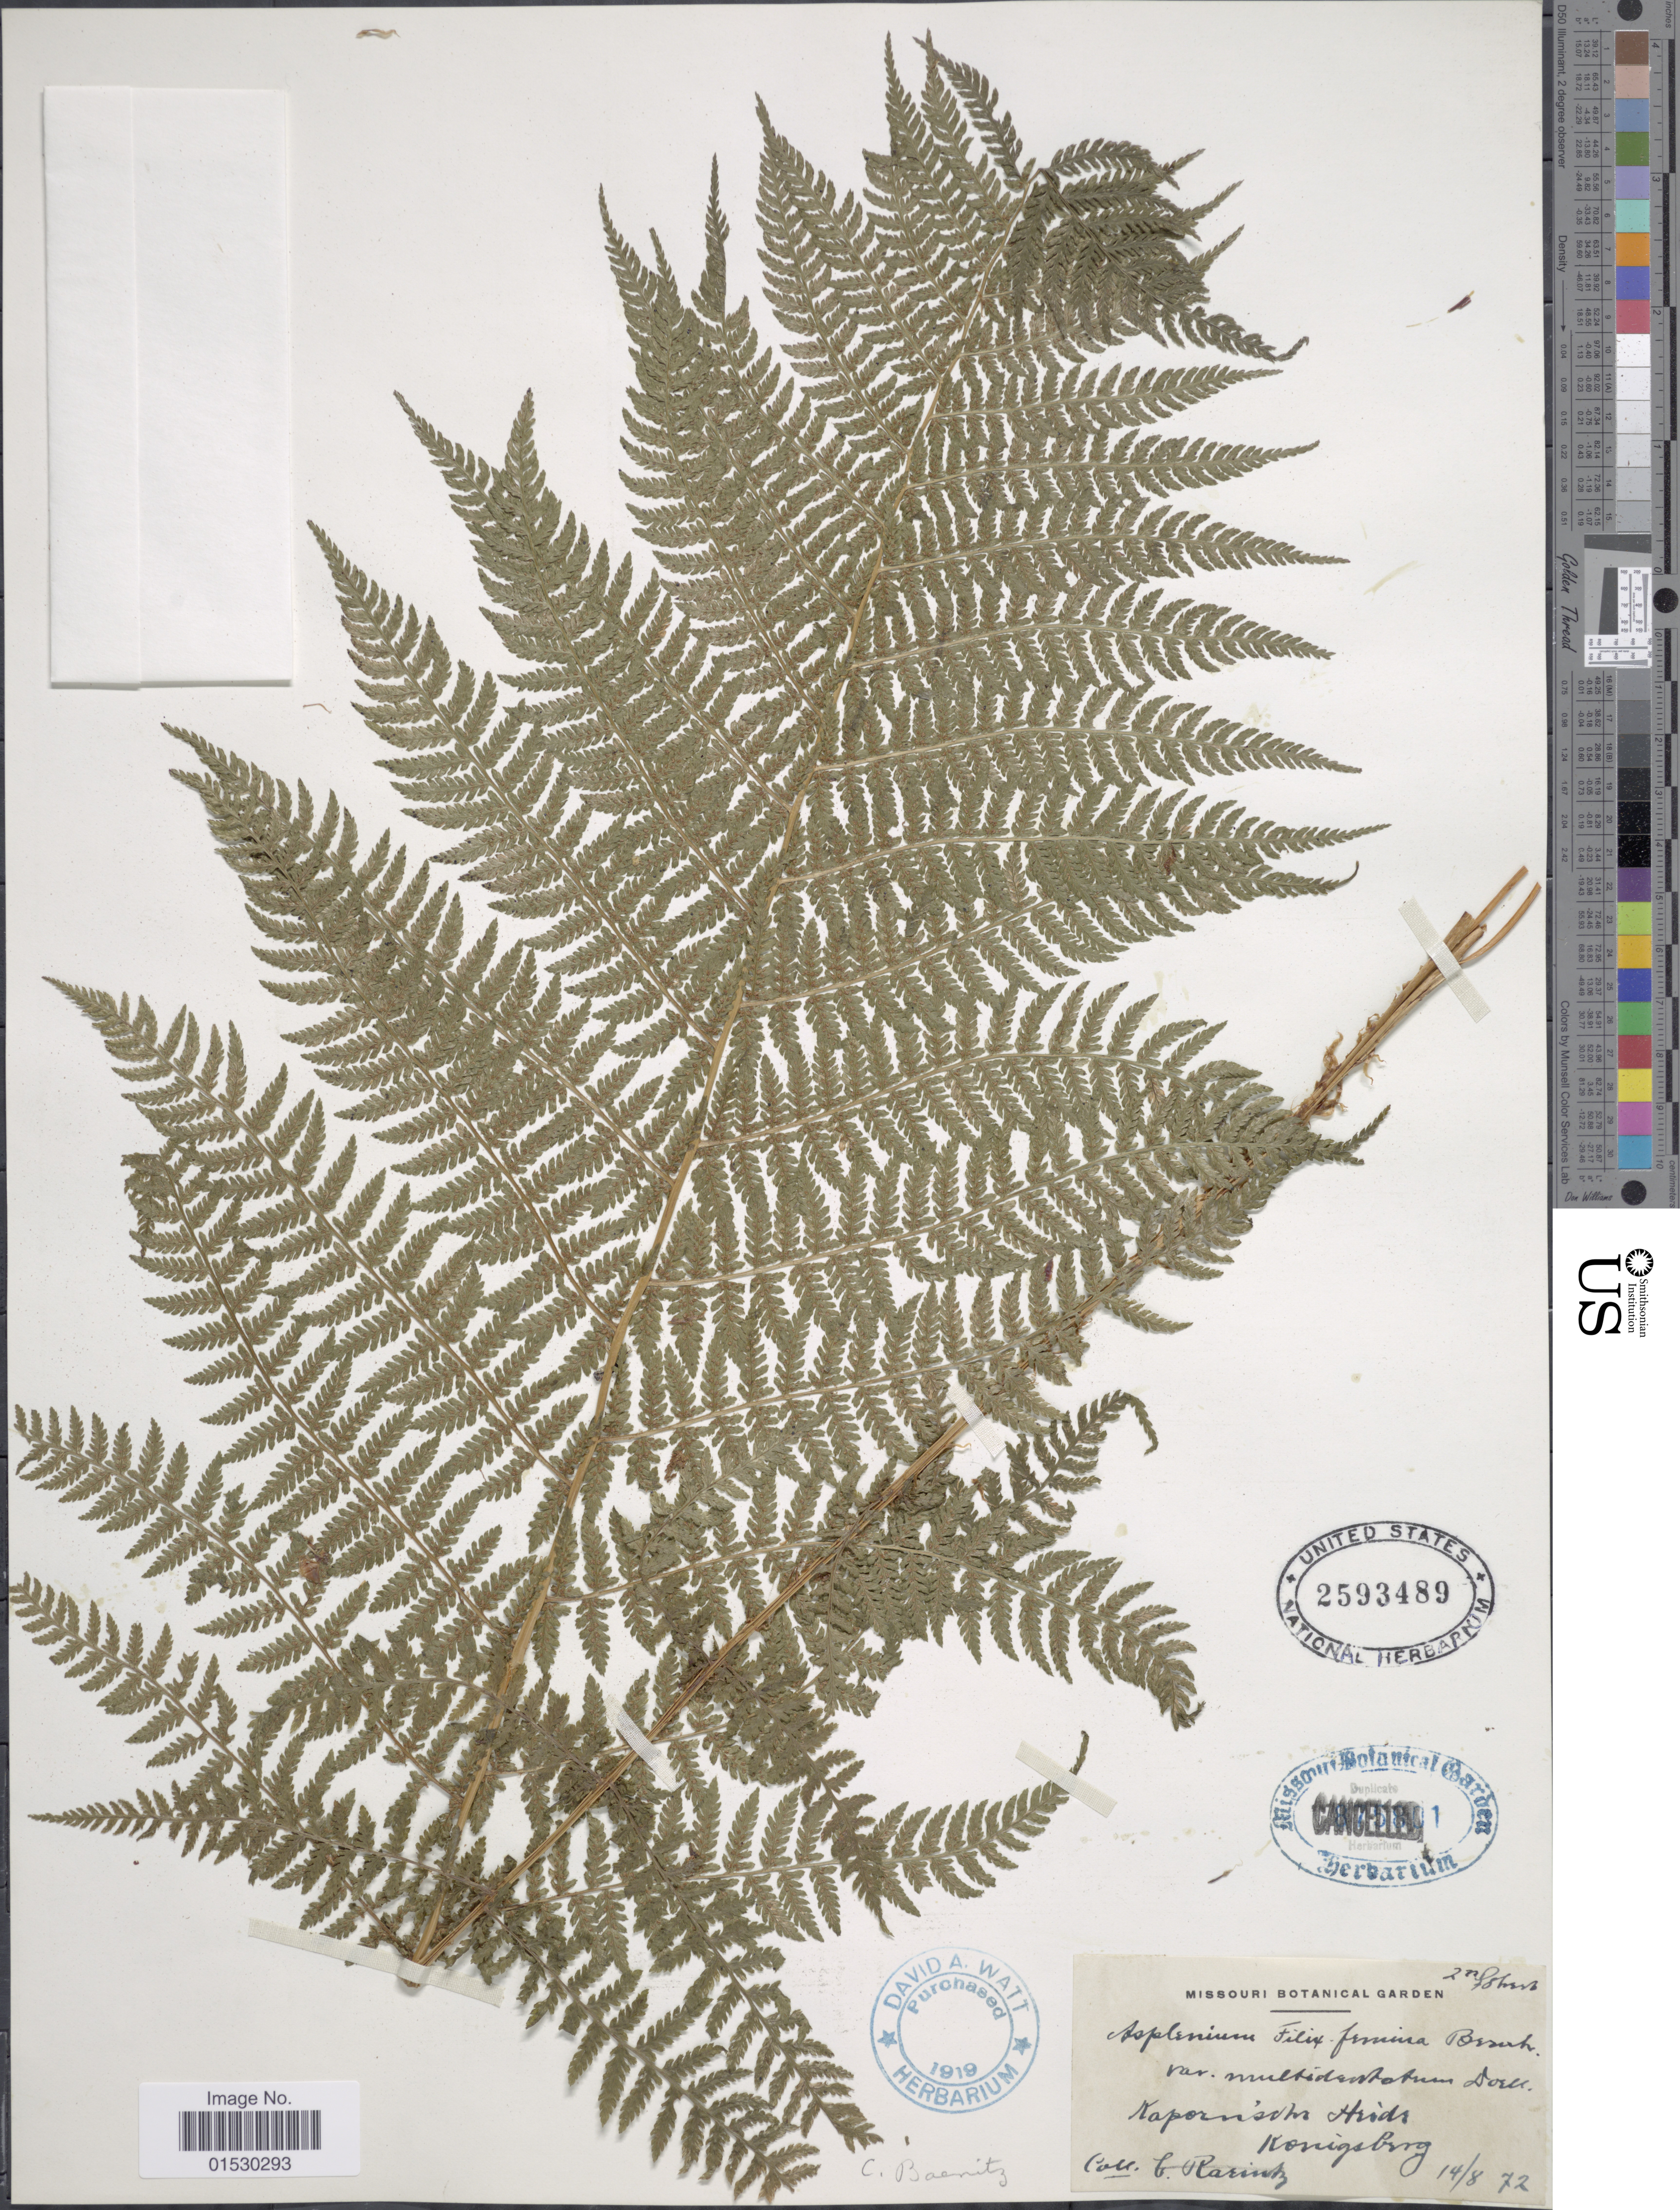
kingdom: Plantae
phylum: Tracheophyta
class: Polypodiopsida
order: Polypodiales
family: Athyriaceae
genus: Athyrium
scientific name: Athyrium filix-femina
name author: (L.) Roth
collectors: C. G. Baenitz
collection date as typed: Transcribed d/m/y: 14/8/72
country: Germany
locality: Var. multidantatum Doel Kaporisch Hrids, Konigsberg [interpreted]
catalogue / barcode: US 2593489